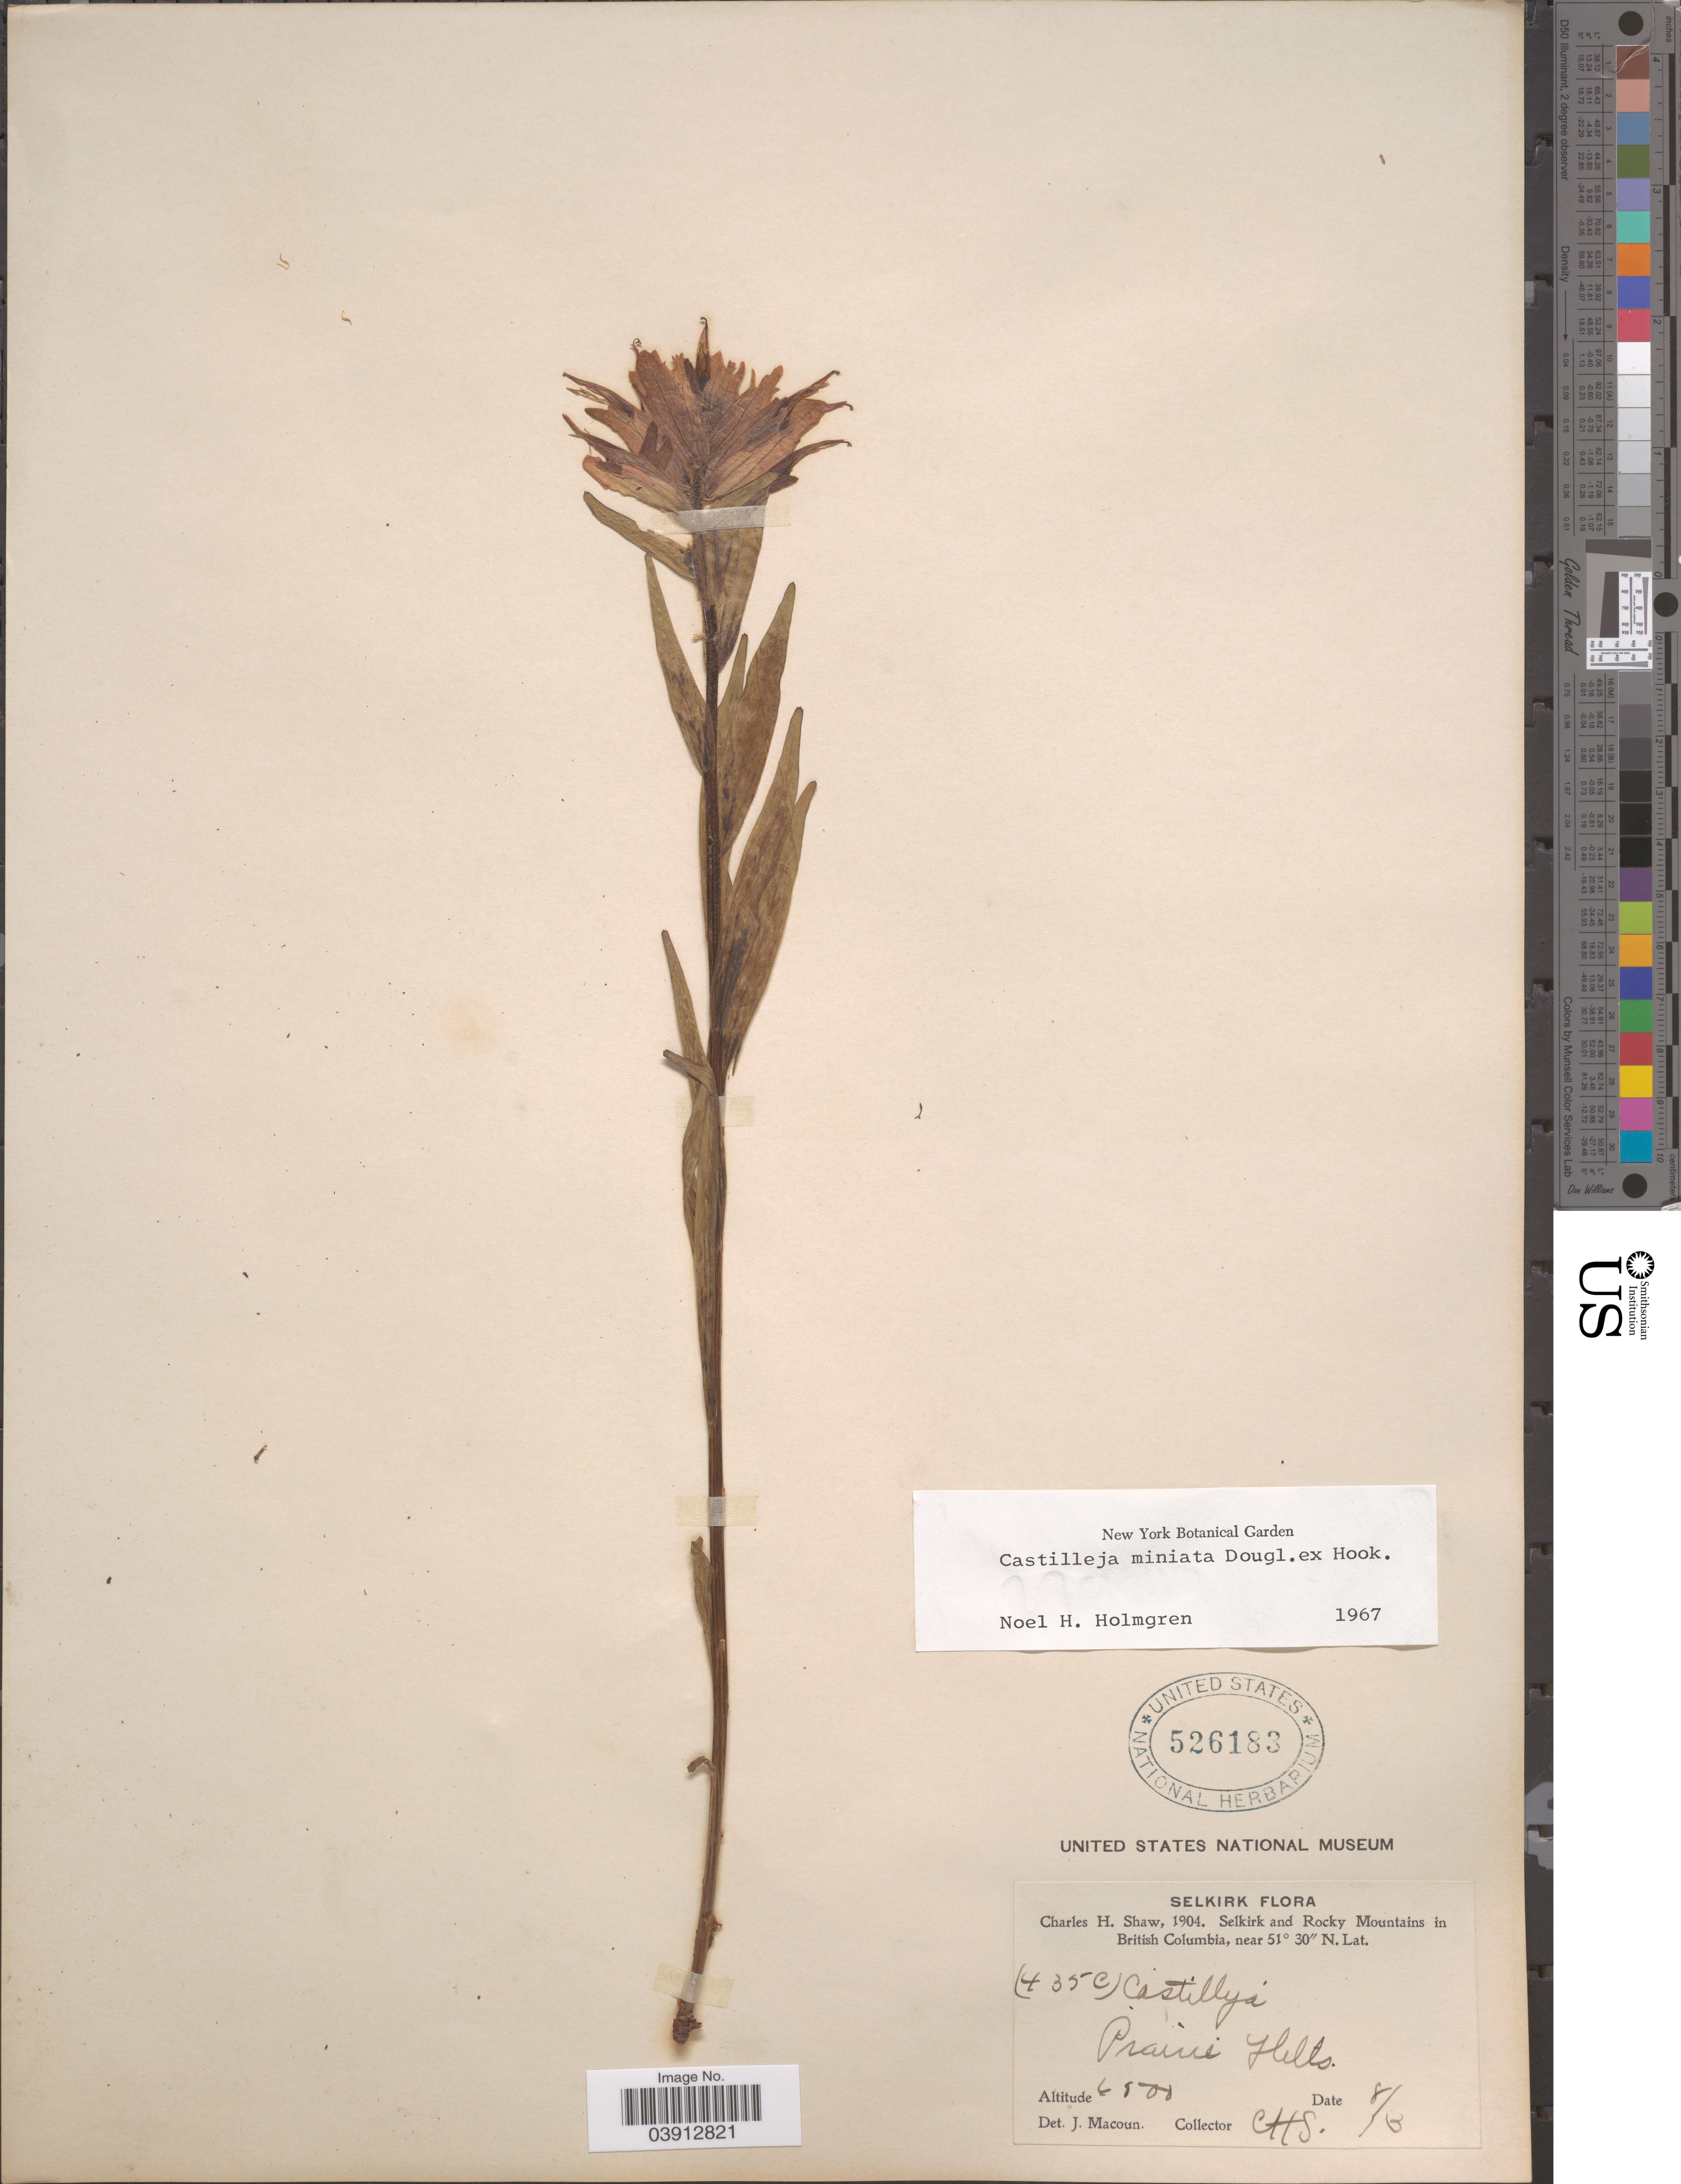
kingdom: Plantae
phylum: Tracheophyta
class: Magnoliopsida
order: Lamiales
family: Orobanchaceae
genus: Castilleja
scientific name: Castilleja miniata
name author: Douglas ex Hook.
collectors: C. H. Shaw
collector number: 435C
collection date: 1904-03-08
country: Canada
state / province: British Columbia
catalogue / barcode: US 526183